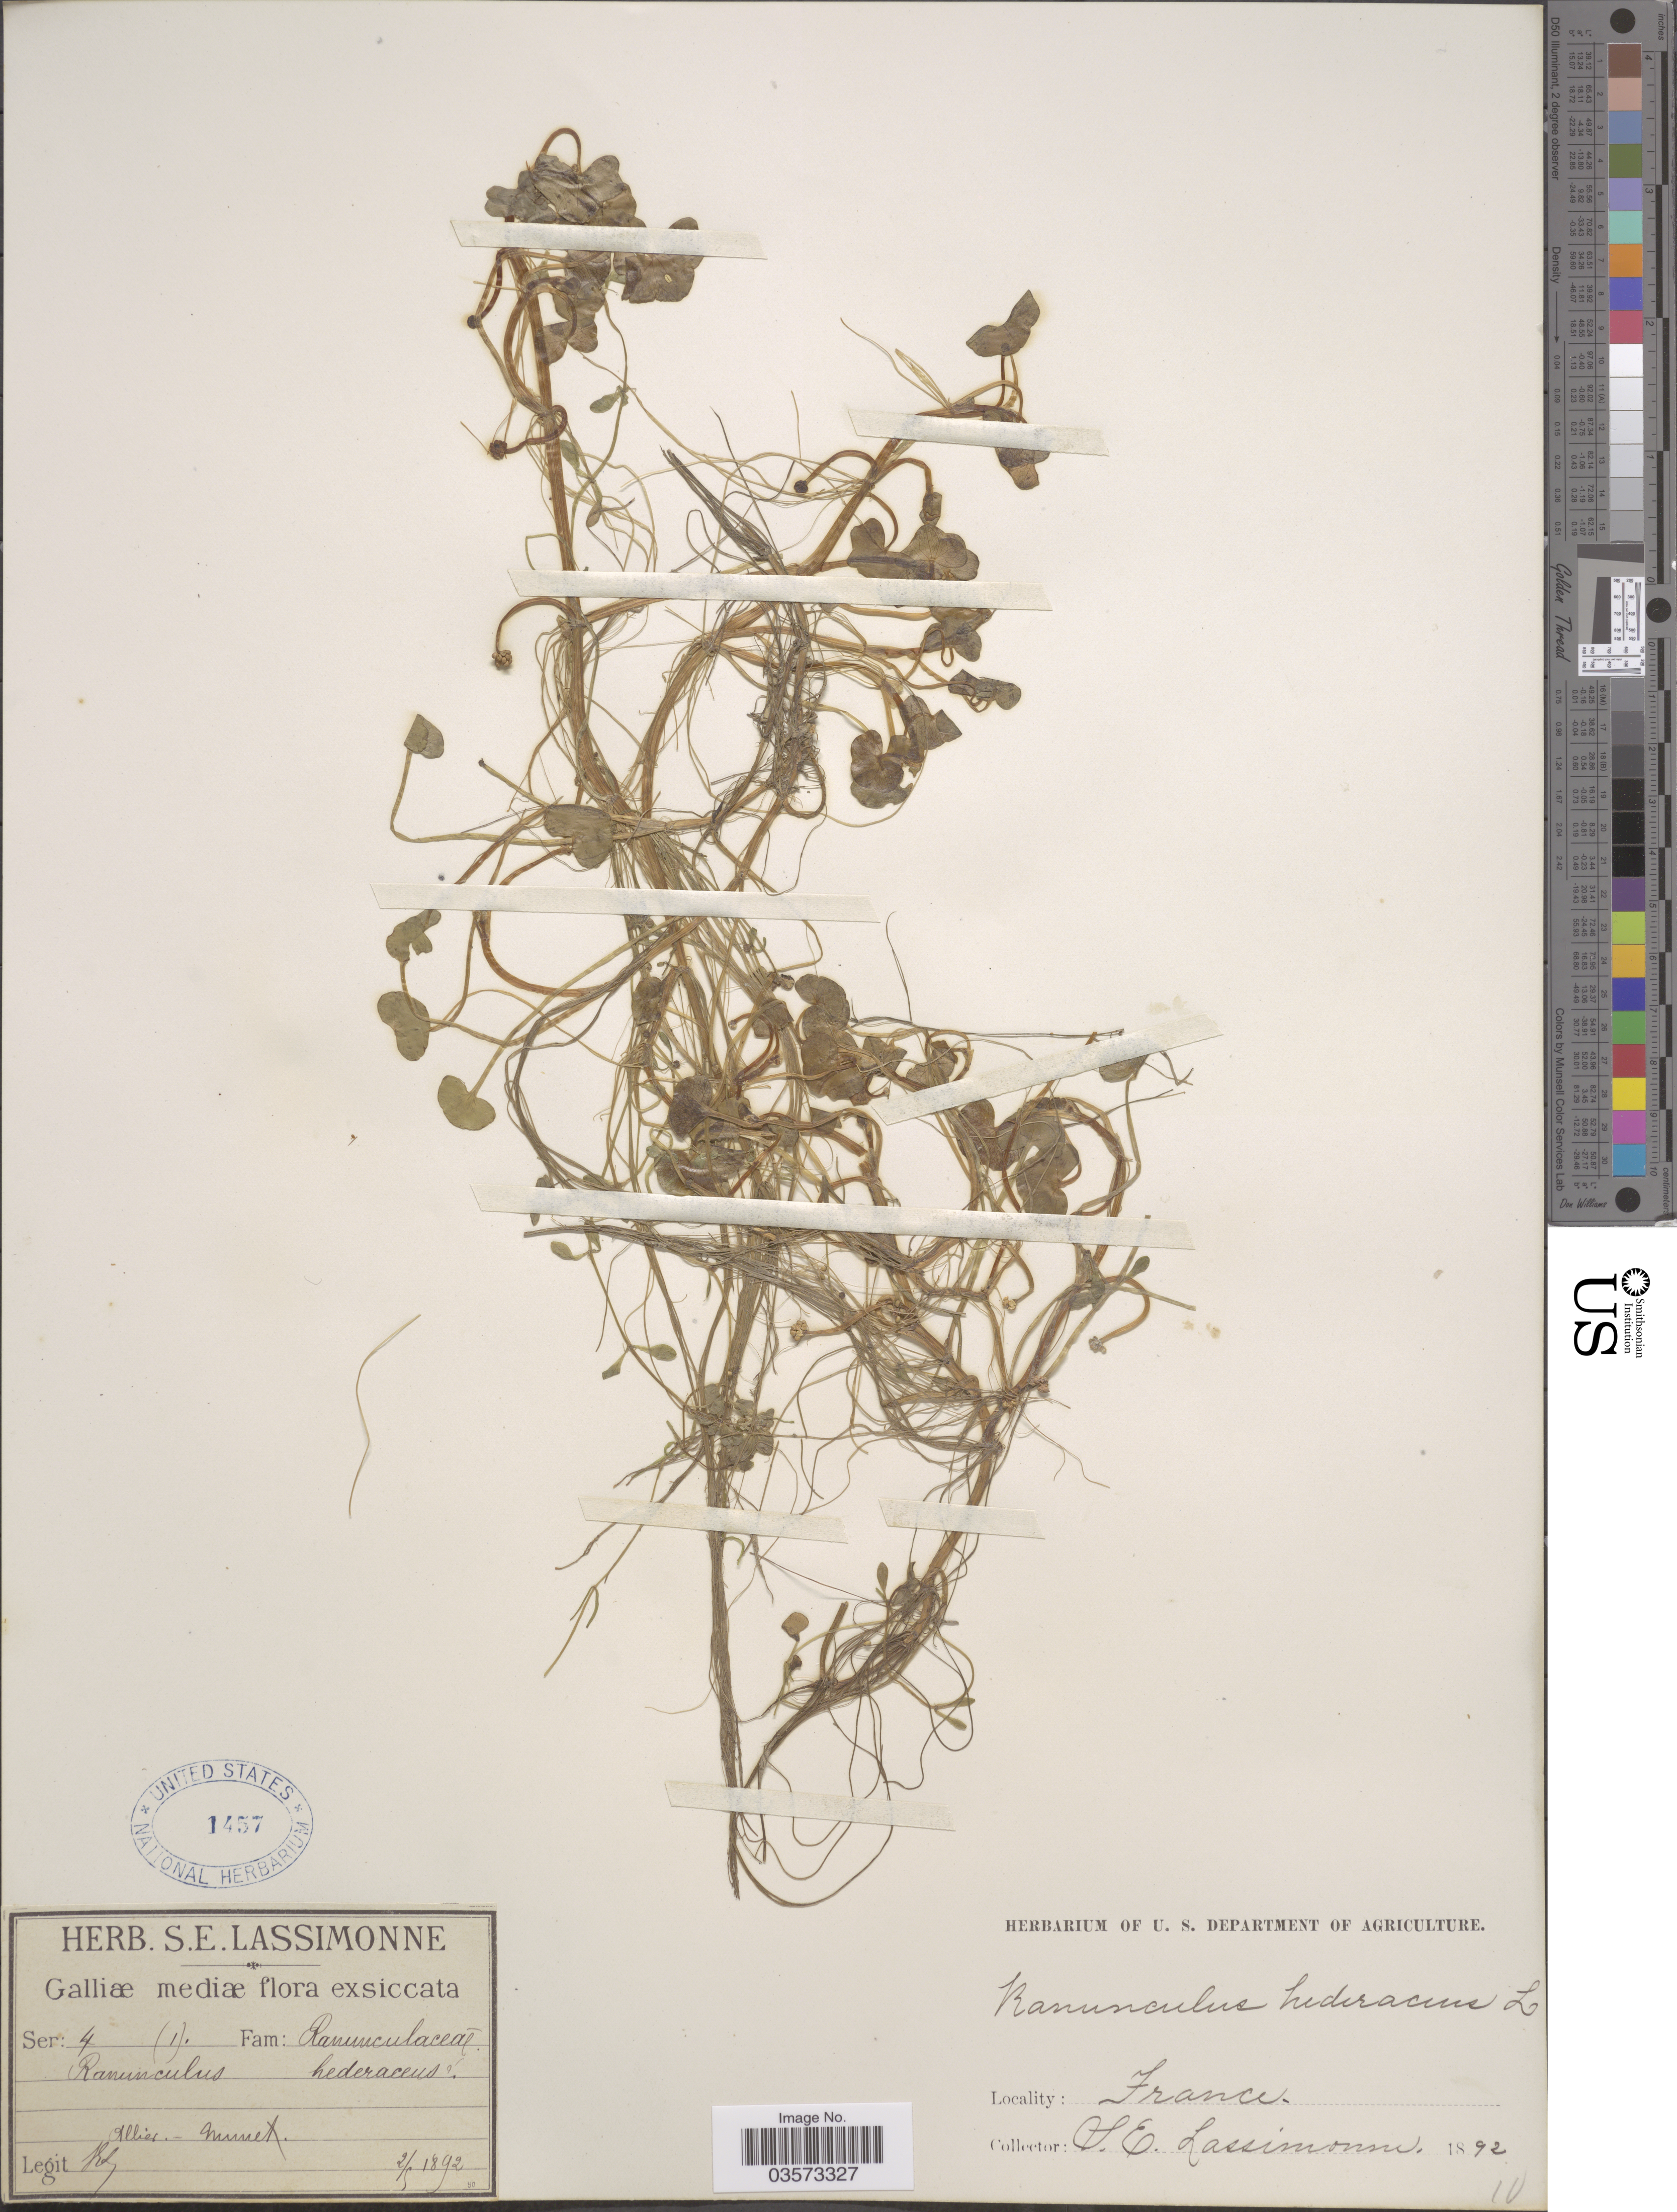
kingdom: Plantae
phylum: Tracheophyta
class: Magnoliopsida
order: Ranunculales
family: Ranunculaceae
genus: Ranunculus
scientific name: Ranunculus hederaceus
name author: L.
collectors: S. Lassimonne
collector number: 1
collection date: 1892-05-02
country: France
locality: Galliæ mediæ. Allier - Munet.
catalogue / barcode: US 1457